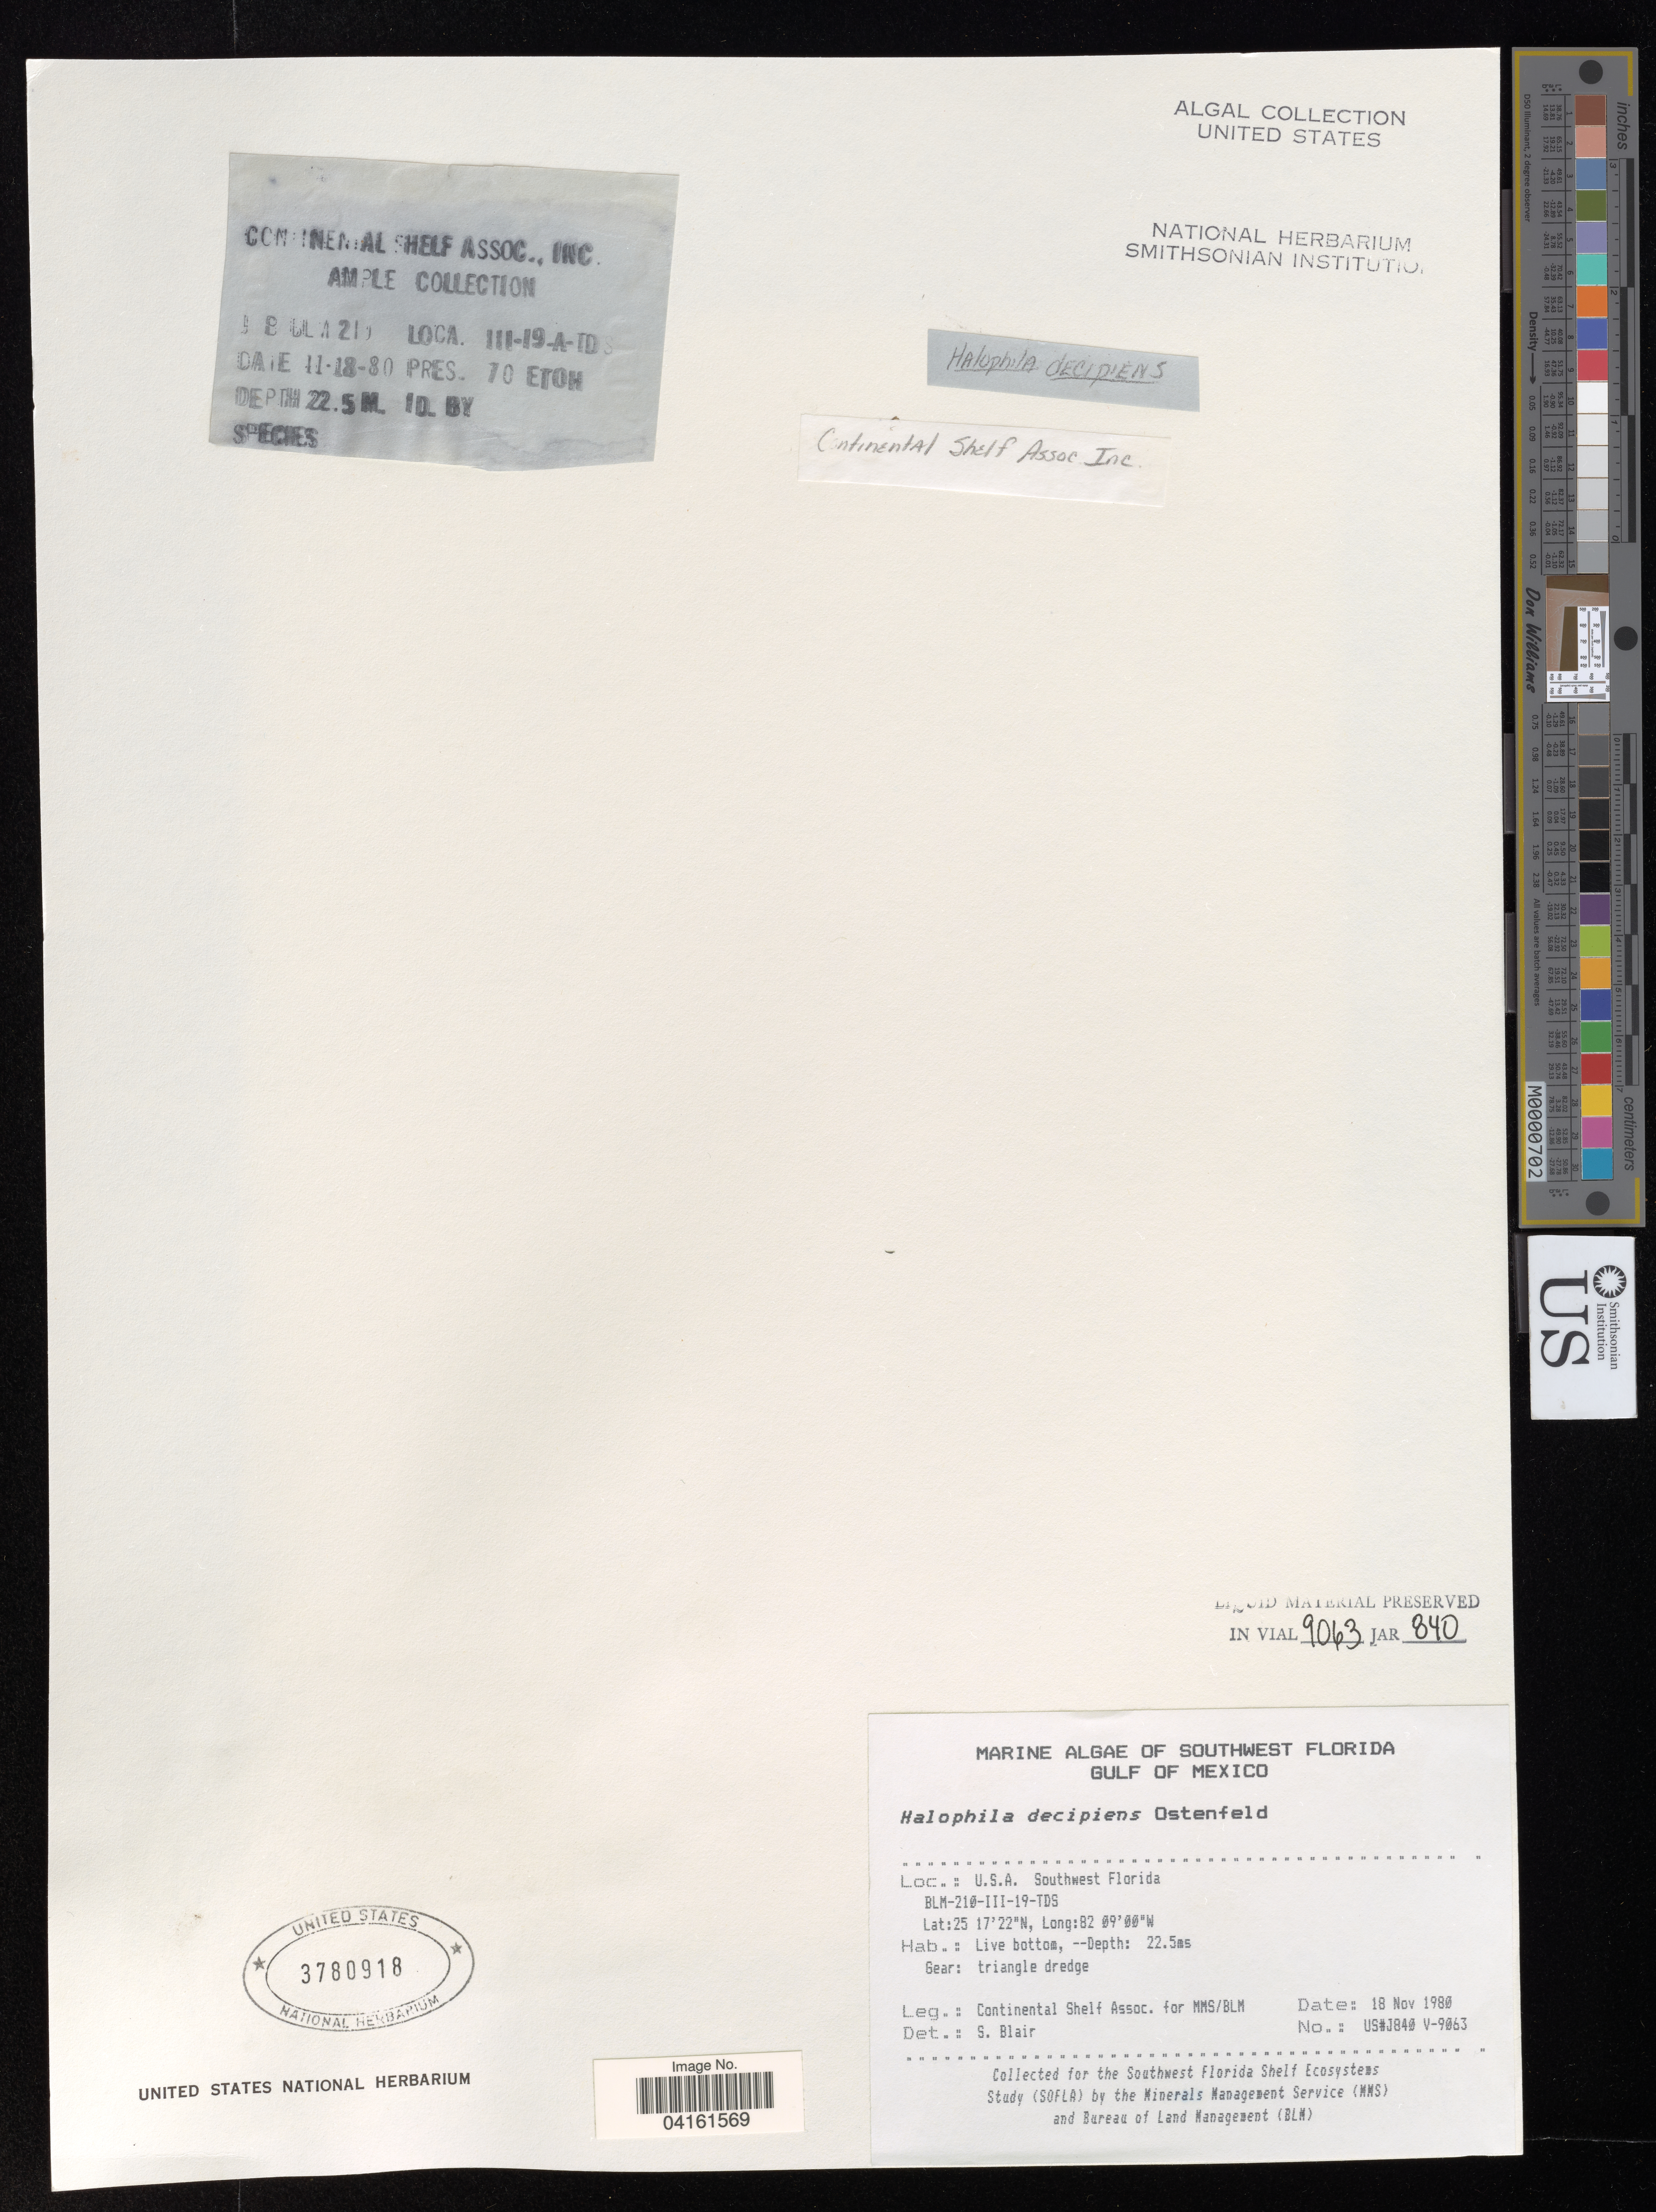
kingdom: Plantae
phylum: Tracheophyta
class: Liliopsida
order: Alismatales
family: Hydrocharitaceae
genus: Halophila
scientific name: Halophila decipiens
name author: Ostenf.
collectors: Continental Shelf Associates for the MMS/BLM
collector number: US#J840 V-9063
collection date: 1980-11-18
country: United States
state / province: Florida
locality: Southwest Florida. Gulf of Mexico. BLM-210-111-19-TDS.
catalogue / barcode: US 3780918